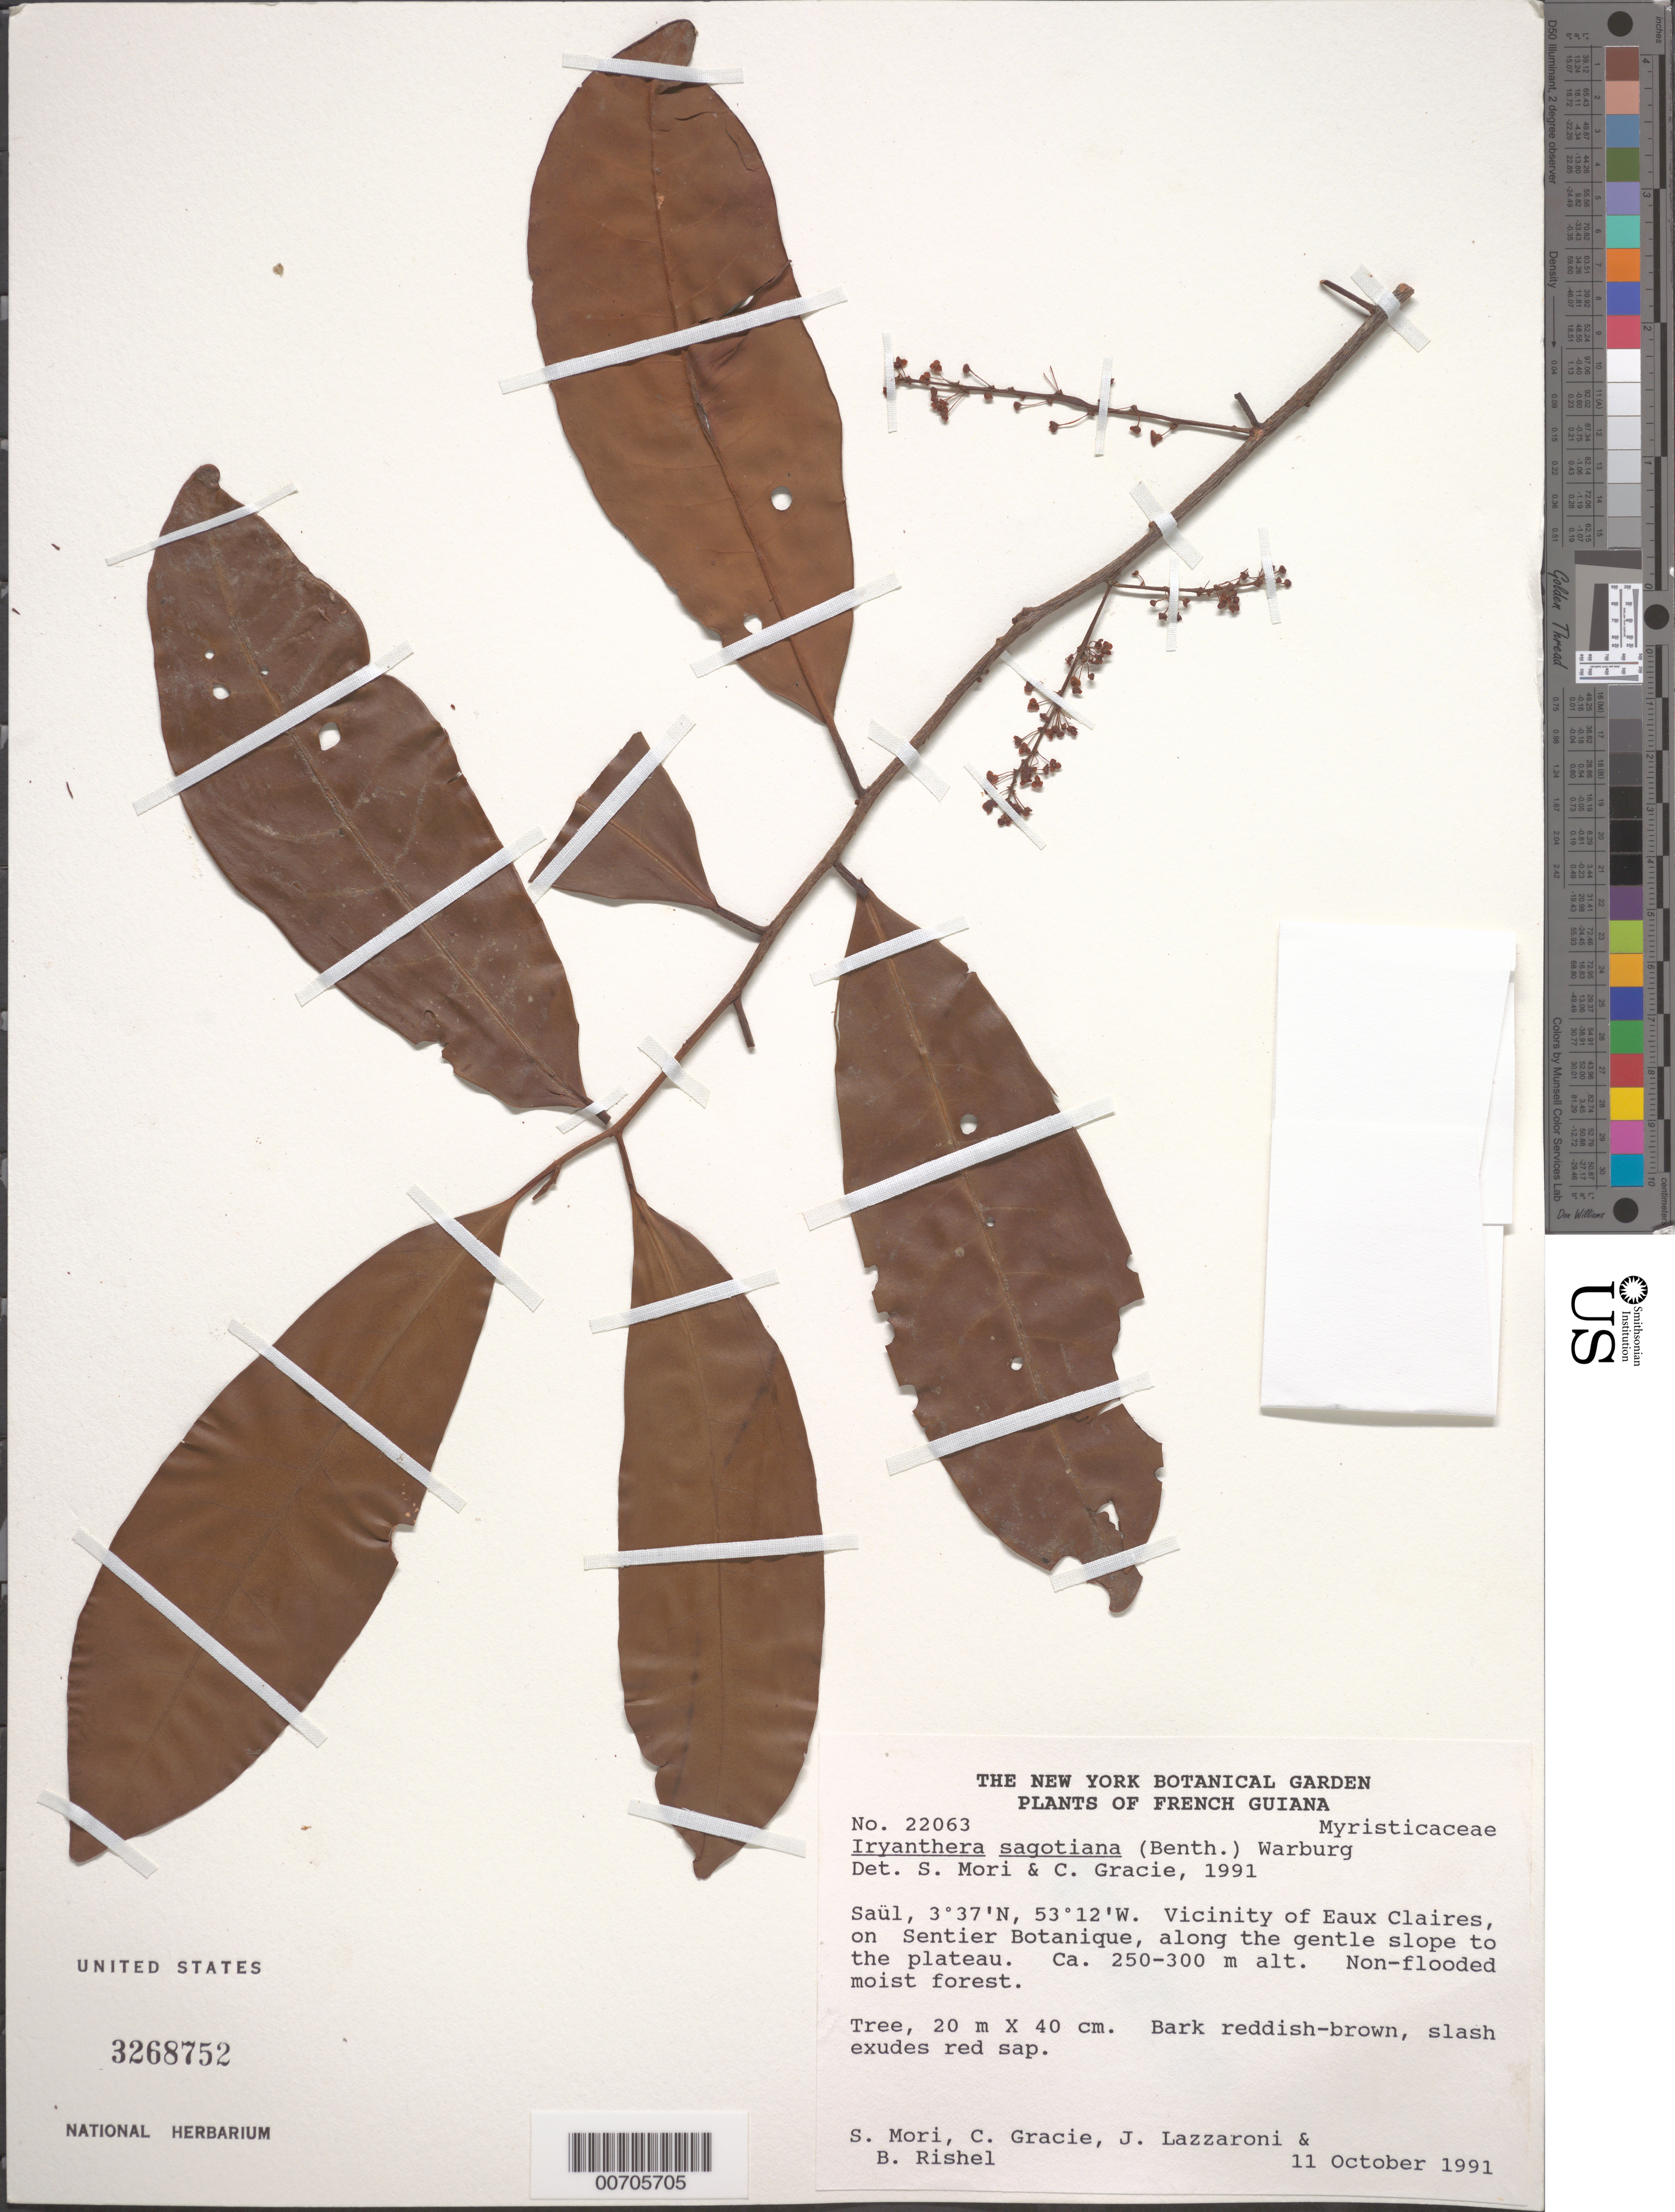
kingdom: Plantae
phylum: Tracheophyta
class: Magnoliopsida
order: Magnoliales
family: Myristicaceae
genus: Iryanthera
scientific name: Iryanthera sagotiana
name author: (Benth.) Warb.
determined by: Gracie, Carol A.; Mori, Scott A.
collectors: S. Mori, C. A. Gracie, J. Lazzaroni, B. Rishel, D. Russell & F. Wright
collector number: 22063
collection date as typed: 11-Oct-91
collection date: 1991-10-11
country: French Guiana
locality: Saül, vicinity of Eaux Claires on the Sentier Botanique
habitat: Non-flooded moist forest, along the gentle slope to the plateau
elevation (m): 250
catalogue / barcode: US 3268752